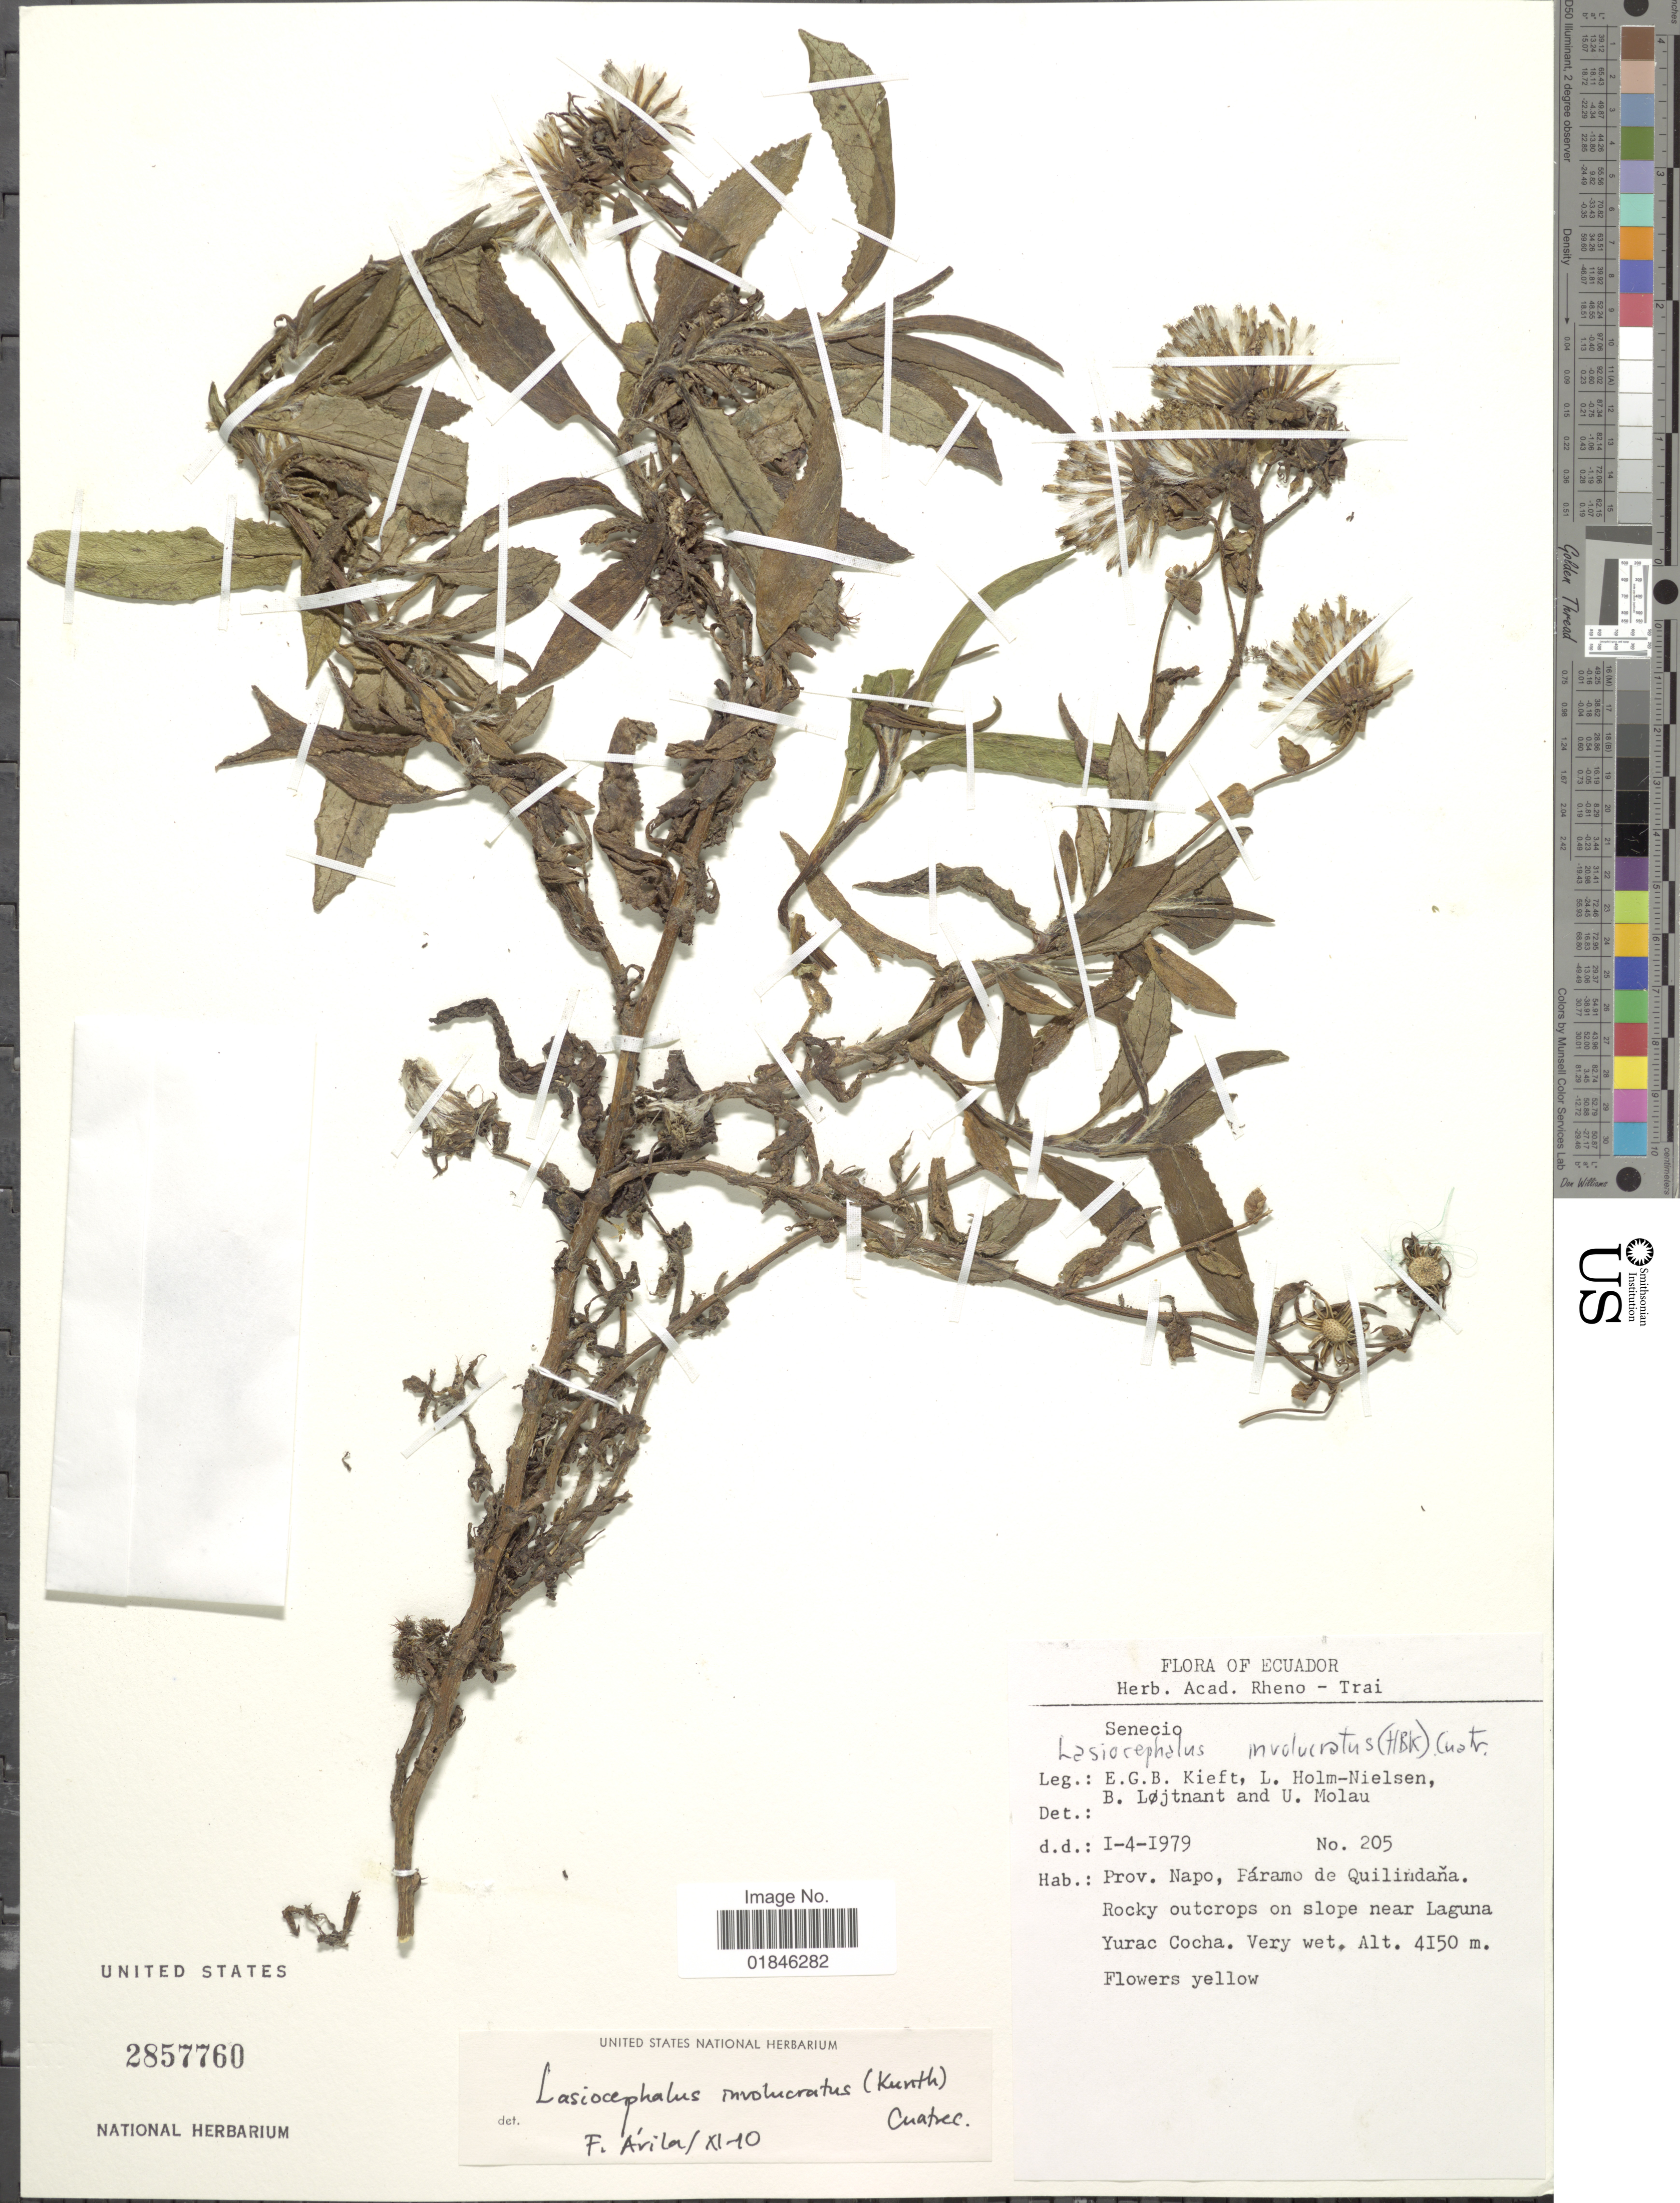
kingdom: Plantae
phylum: Tracheophyta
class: Magnoliopsida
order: Asterales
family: Asteraceae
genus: Senecio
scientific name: Senecio involucratus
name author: (Kunth) DC.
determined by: Salomon, Luciana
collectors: E. Kieft, L. B. Holm-Nielsen, B. Löjtnant & U. Molau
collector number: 205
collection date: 1979-01-04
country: Ecuador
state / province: Napo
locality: Prov. Napo, Páramo de Quilindaña. Rocky outcrops on slope near Laguna Yurac Cocha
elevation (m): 4150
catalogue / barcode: US 2857760